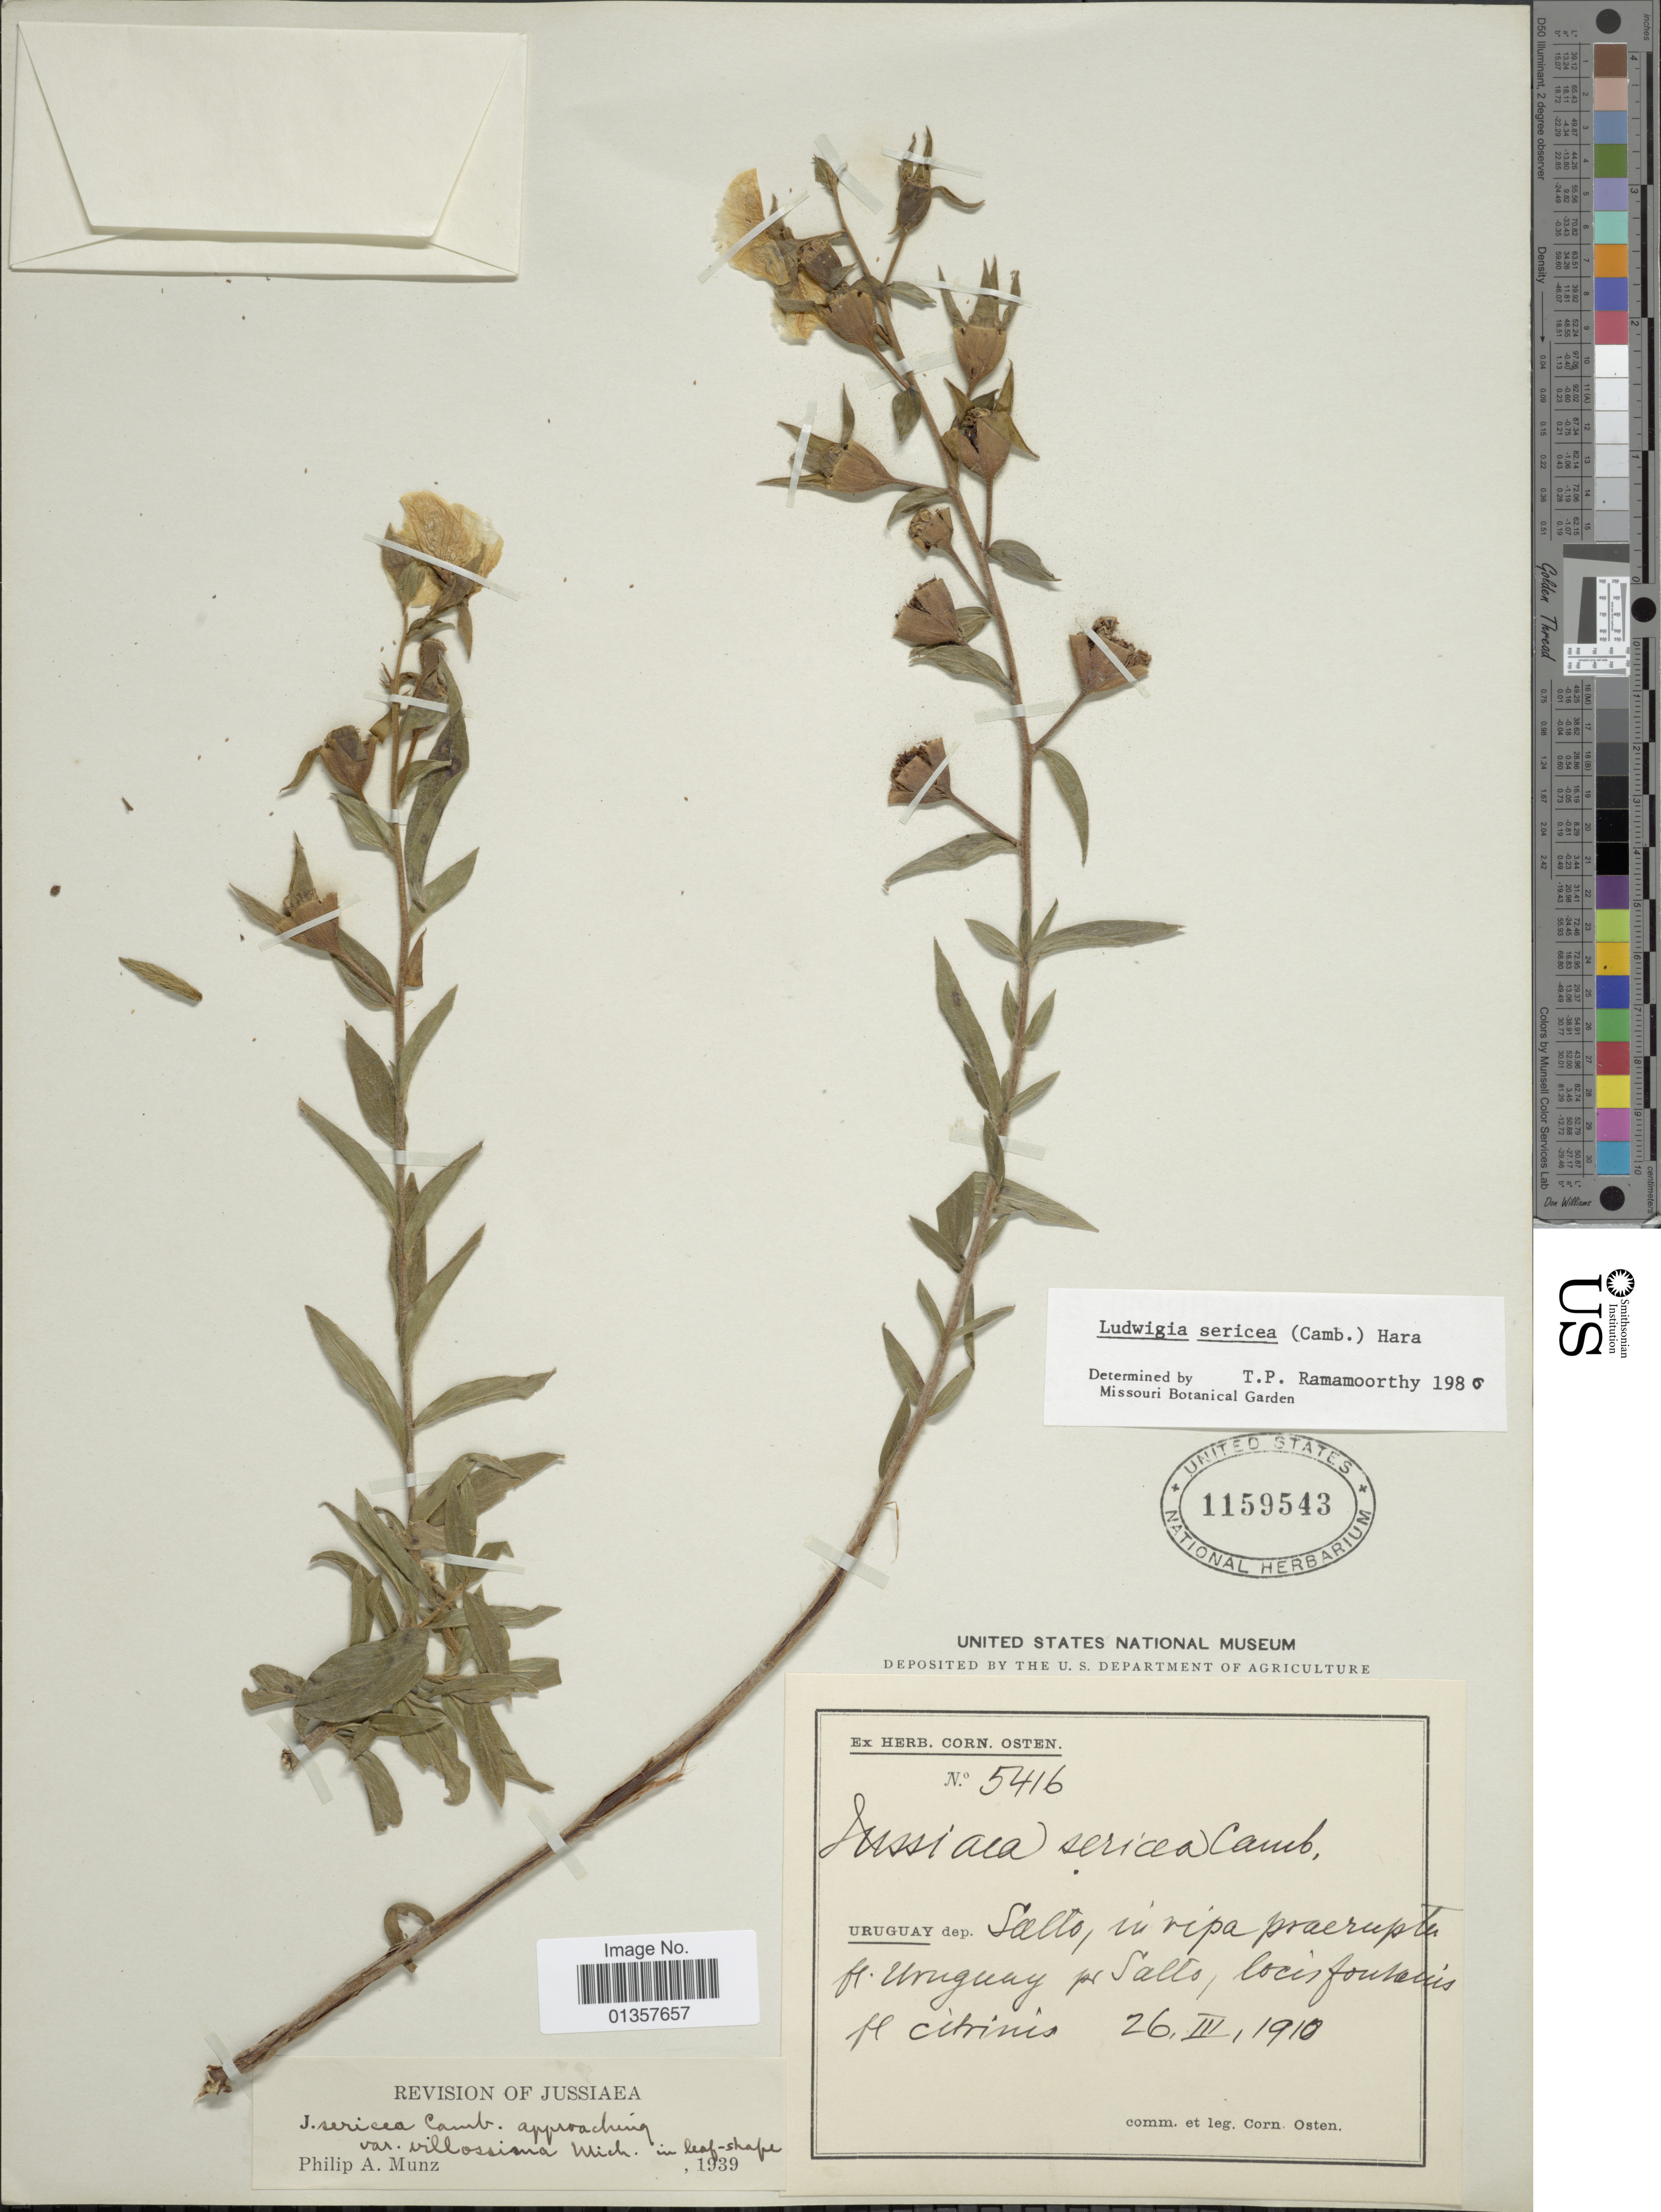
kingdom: Plantae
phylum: Tracheophyta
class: Magnoliopsida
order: Myrtales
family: Onagraceae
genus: Ludwigia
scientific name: Ludwigia sericea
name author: (Cambess.) H. Hara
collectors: C. Osten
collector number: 5416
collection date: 1910-03-26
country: Uruguay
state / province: Salto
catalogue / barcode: US 1159543